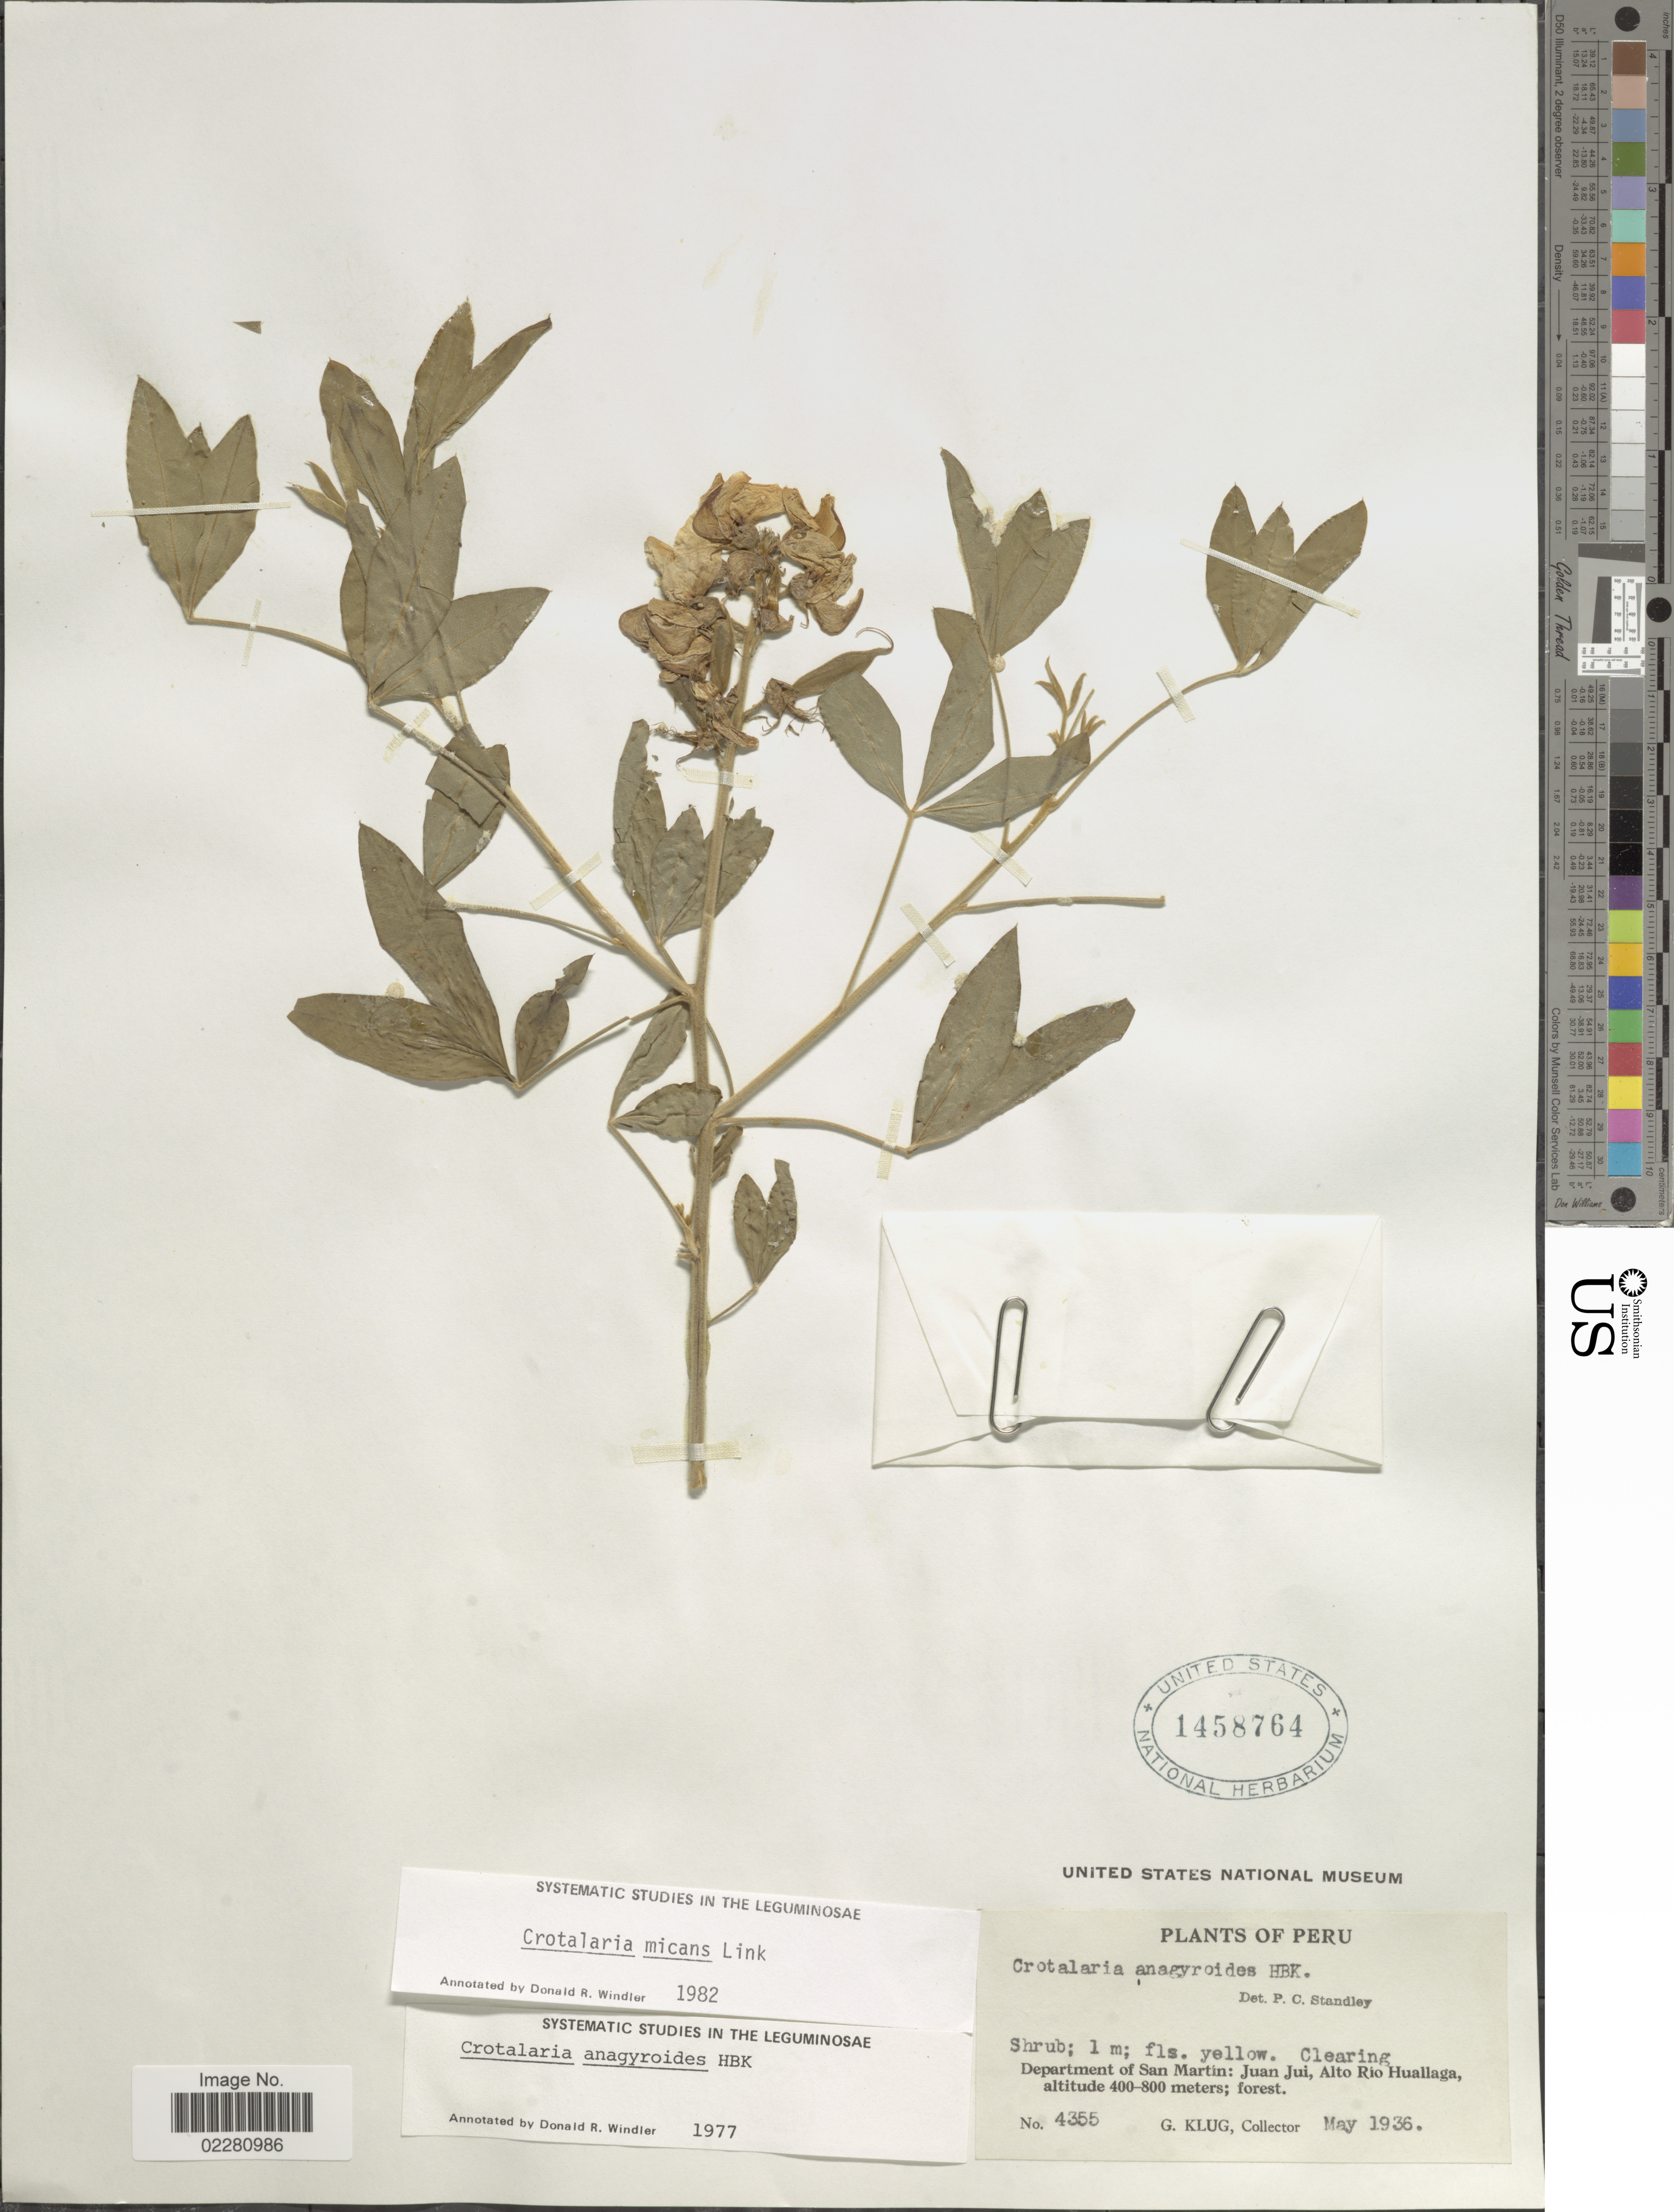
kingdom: Plantae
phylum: Tracheophyta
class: Magnoliopsida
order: Fabales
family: Fabaceae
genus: Crotalaria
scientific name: Crotalaria micans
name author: Link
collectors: G. Klug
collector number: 4355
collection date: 1936-05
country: Peru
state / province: San Martín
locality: Juan Jui, Alto Rio Huallaga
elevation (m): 400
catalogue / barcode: US 1458764